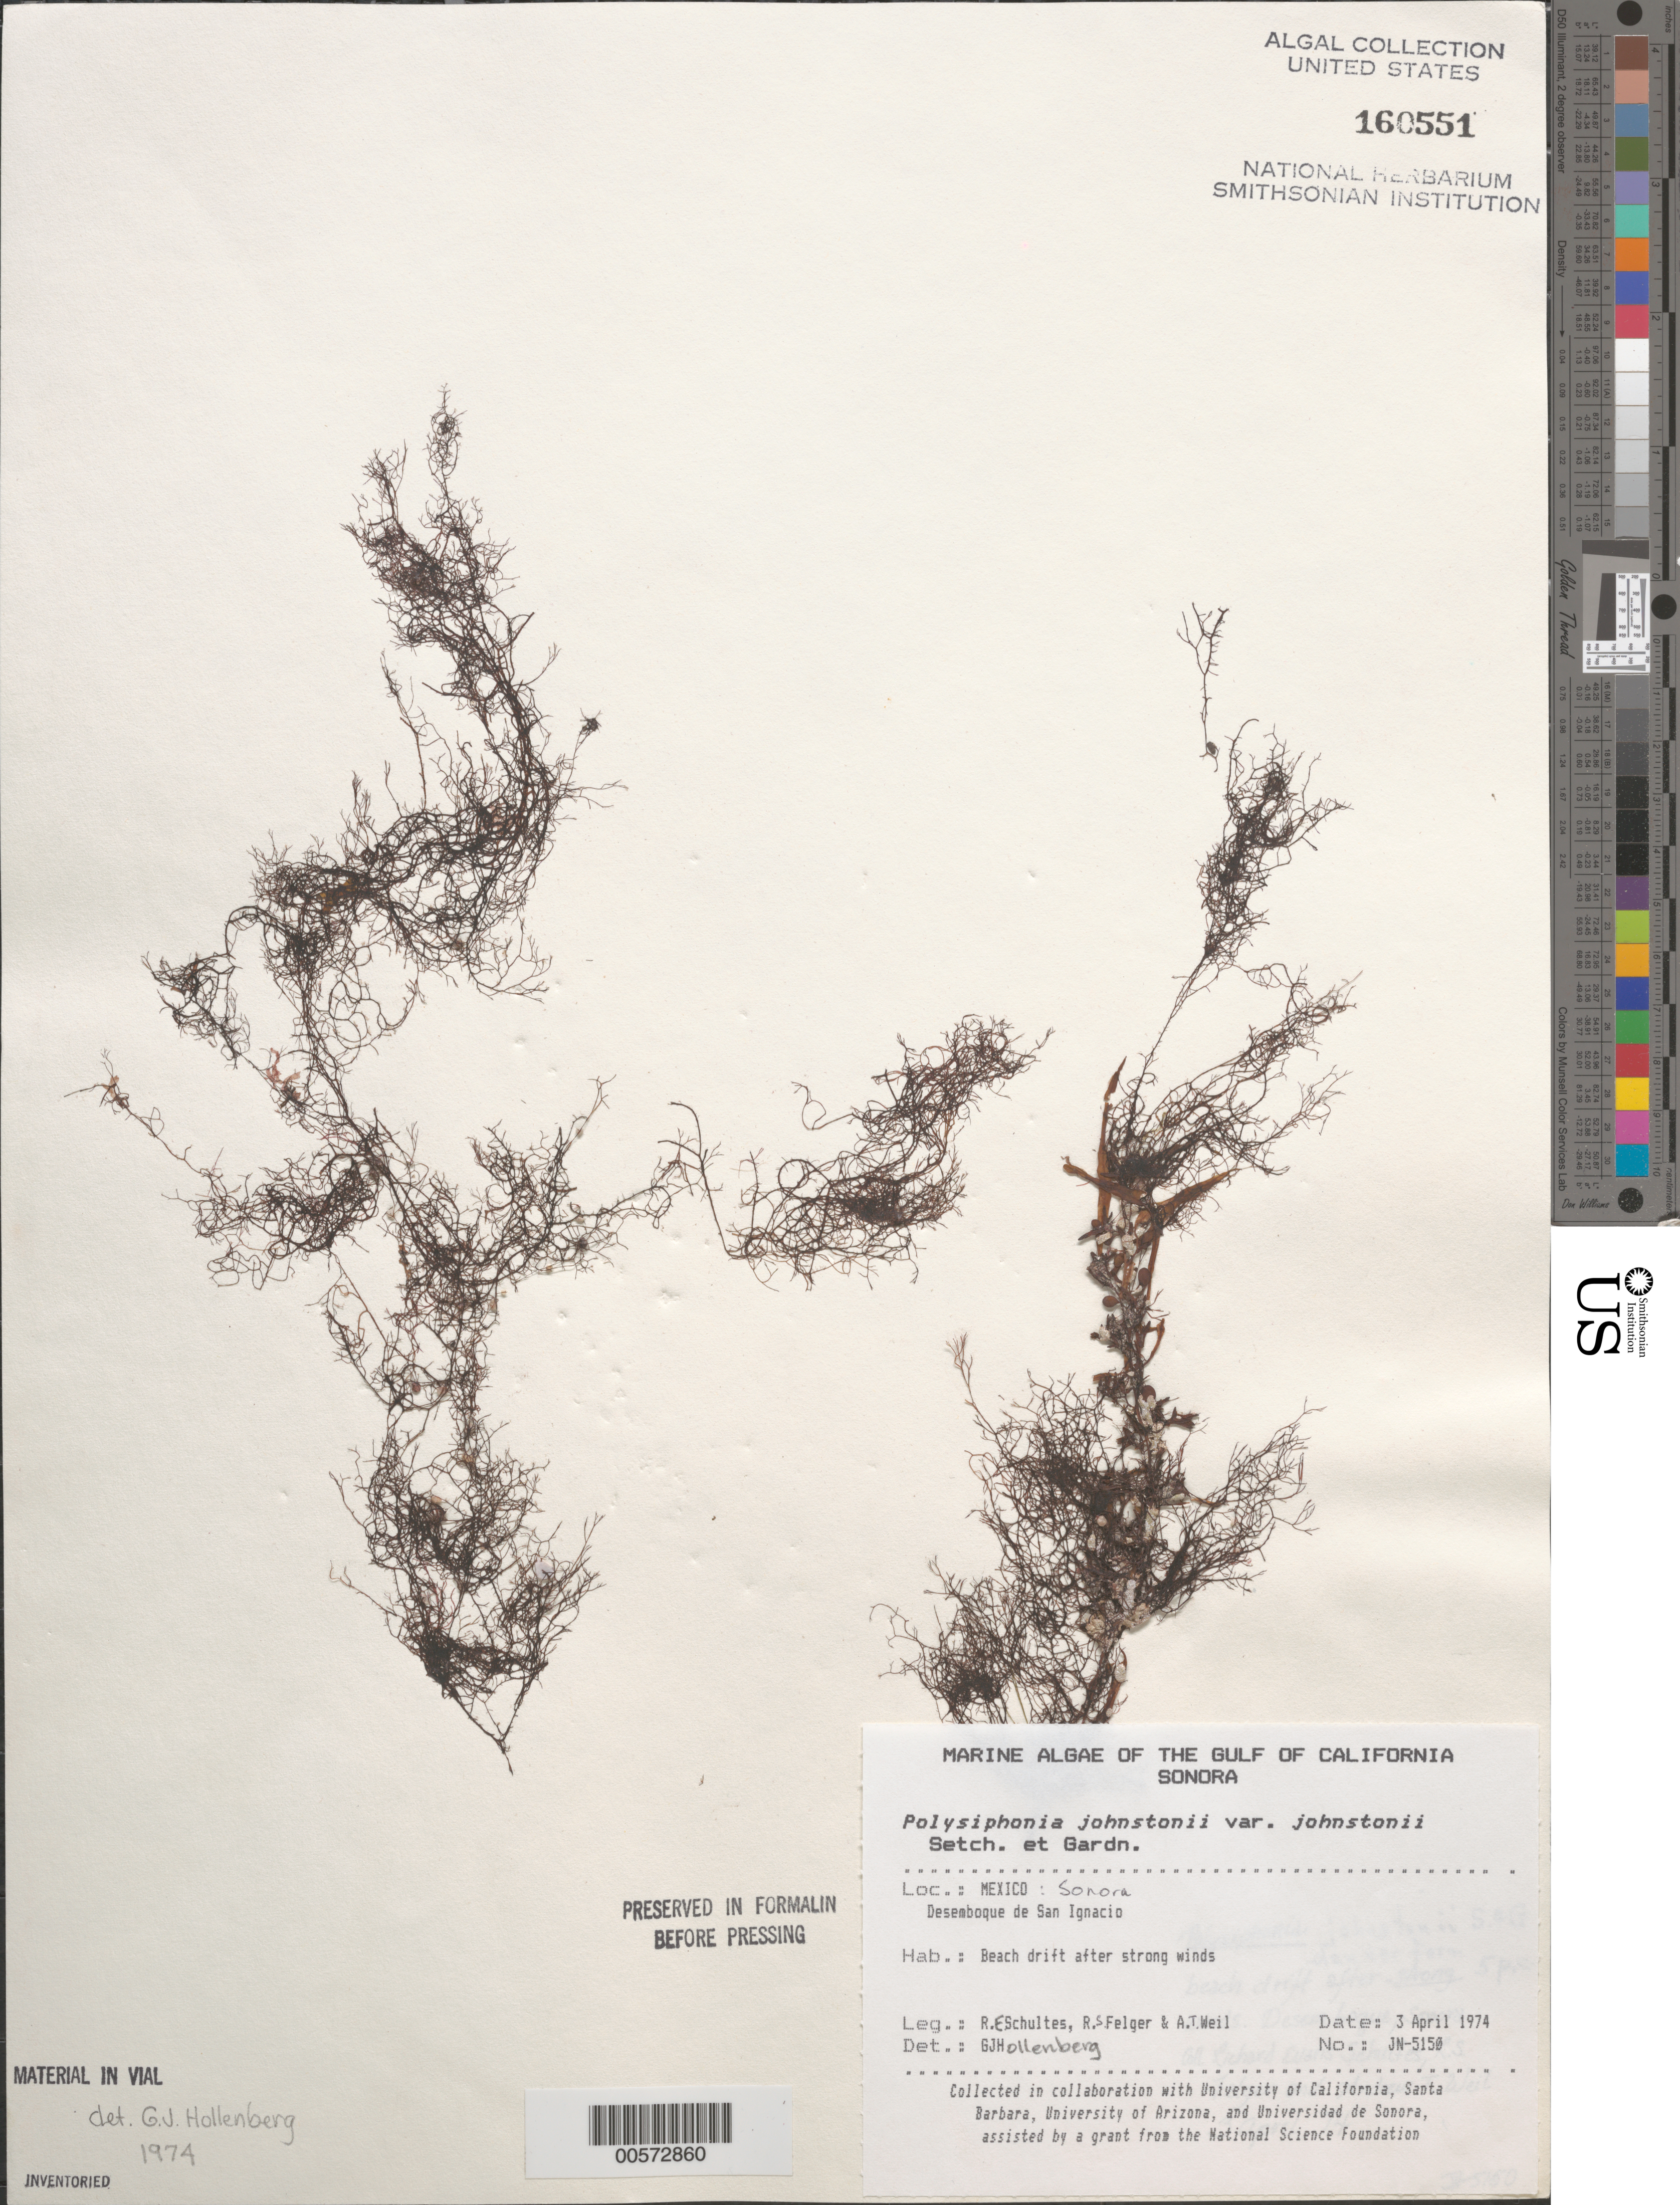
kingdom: Plantae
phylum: Rhodophyta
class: Florideophyceae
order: Ceramiales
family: Rhodomelaceae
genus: Melanothamnus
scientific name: Melanothamnus johnstonii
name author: (Setchell & N.L. Gardner) Diaz-Tapia & Maggs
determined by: Algae name updating Project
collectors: R. E. Schultes, R. S. Felger & A. T. Weil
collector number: JN-5150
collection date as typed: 03 Apr 1974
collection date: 1974-04-03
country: Mexico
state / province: Sonora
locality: Desemboque de San Ignacio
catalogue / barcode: US 160551